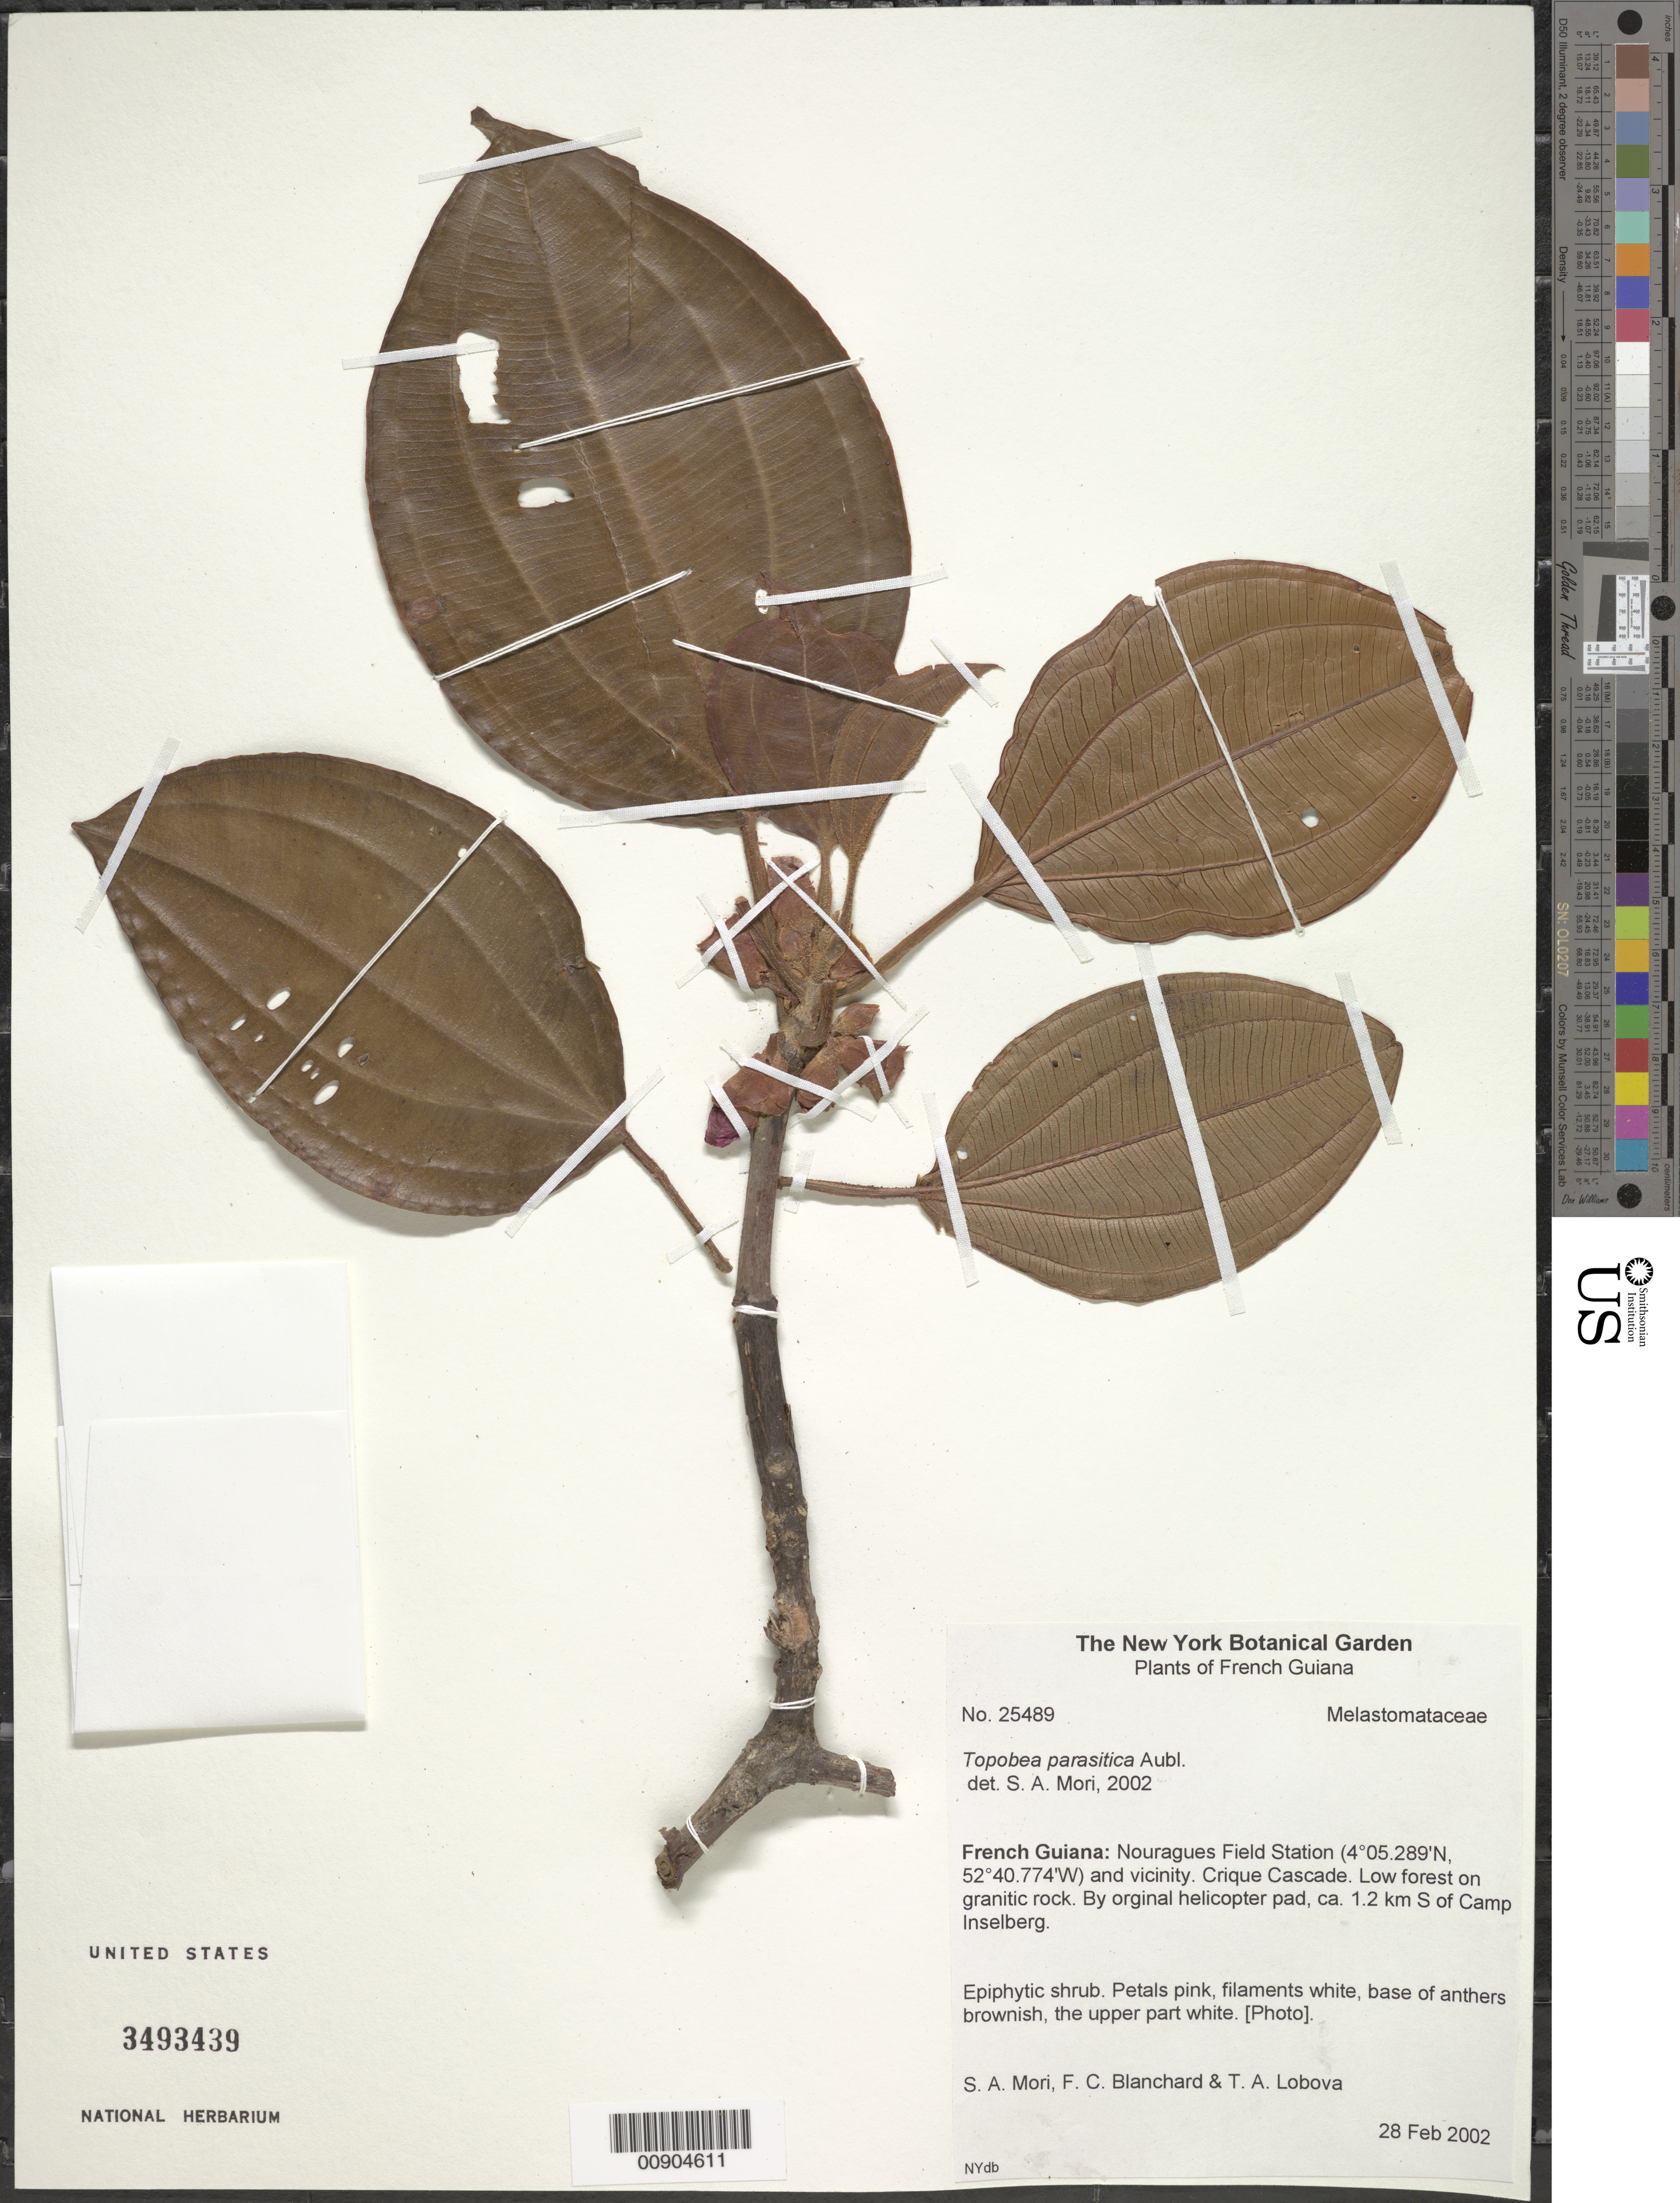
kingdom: Plantae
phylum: Tracheophyta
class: Magnoliopsida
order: Myrtales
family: Melastomataceae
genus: Topobea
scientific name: Topobea parasitica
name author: Aubl.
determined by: Mori, Scott A.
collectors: S. Mori, F. Blanchard & T. Lobova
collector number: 25489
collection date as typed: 28-Feb-02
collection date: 2002-02-28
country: French Guiana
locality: Nouragues Field Station, Crique Cascade, ca. 1.2 km S of Camp Inselberg, at original helicopter pad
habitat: Low forest on granitic rock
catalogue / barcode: US 3493439